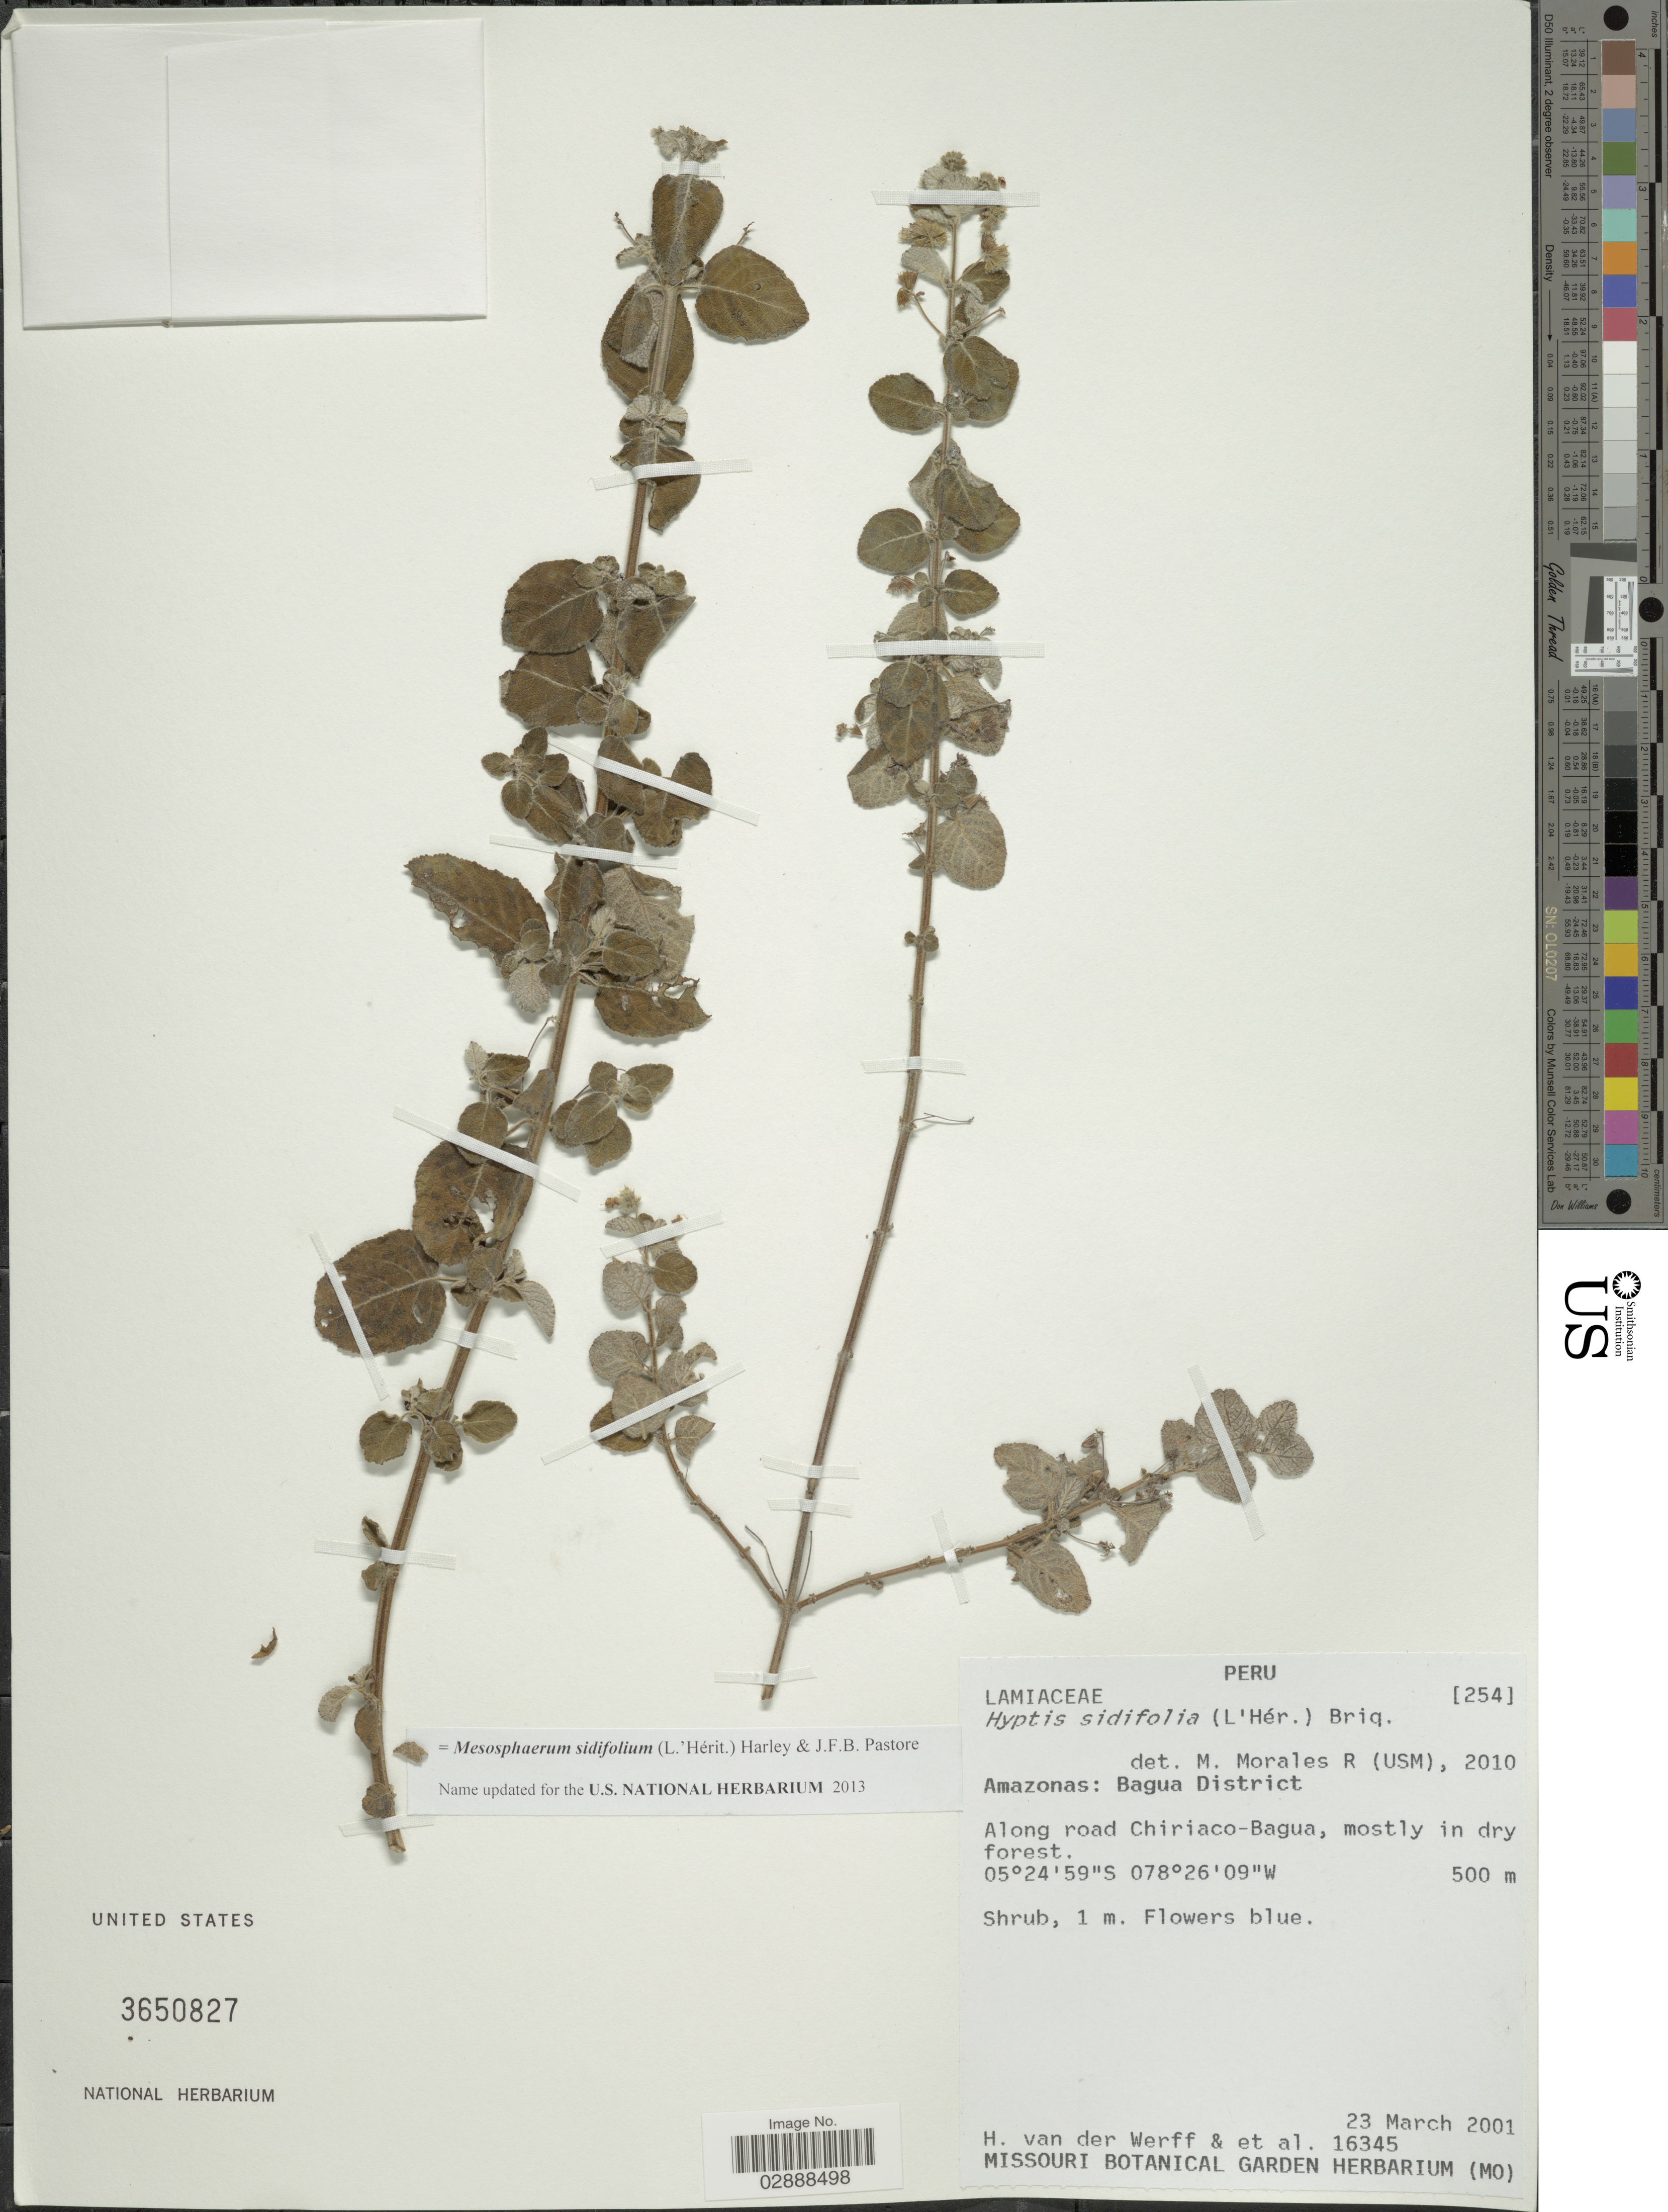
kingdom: Plantae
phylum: Tracheophyta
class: Magnoliopsida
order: Lamiales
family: Lamiaceae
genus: Mesosphaerum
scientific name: Mesosphaerum sidifolium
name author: (L'Hér.) Harley & J.F.B. Pastore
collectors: H. van der Werff & et al.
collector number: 16345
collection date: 2001-03-23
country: Peru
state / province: Amazonas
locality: Bagua District, Along road Chiriaco-Bagua.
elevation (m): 500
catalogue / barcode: US 3650827